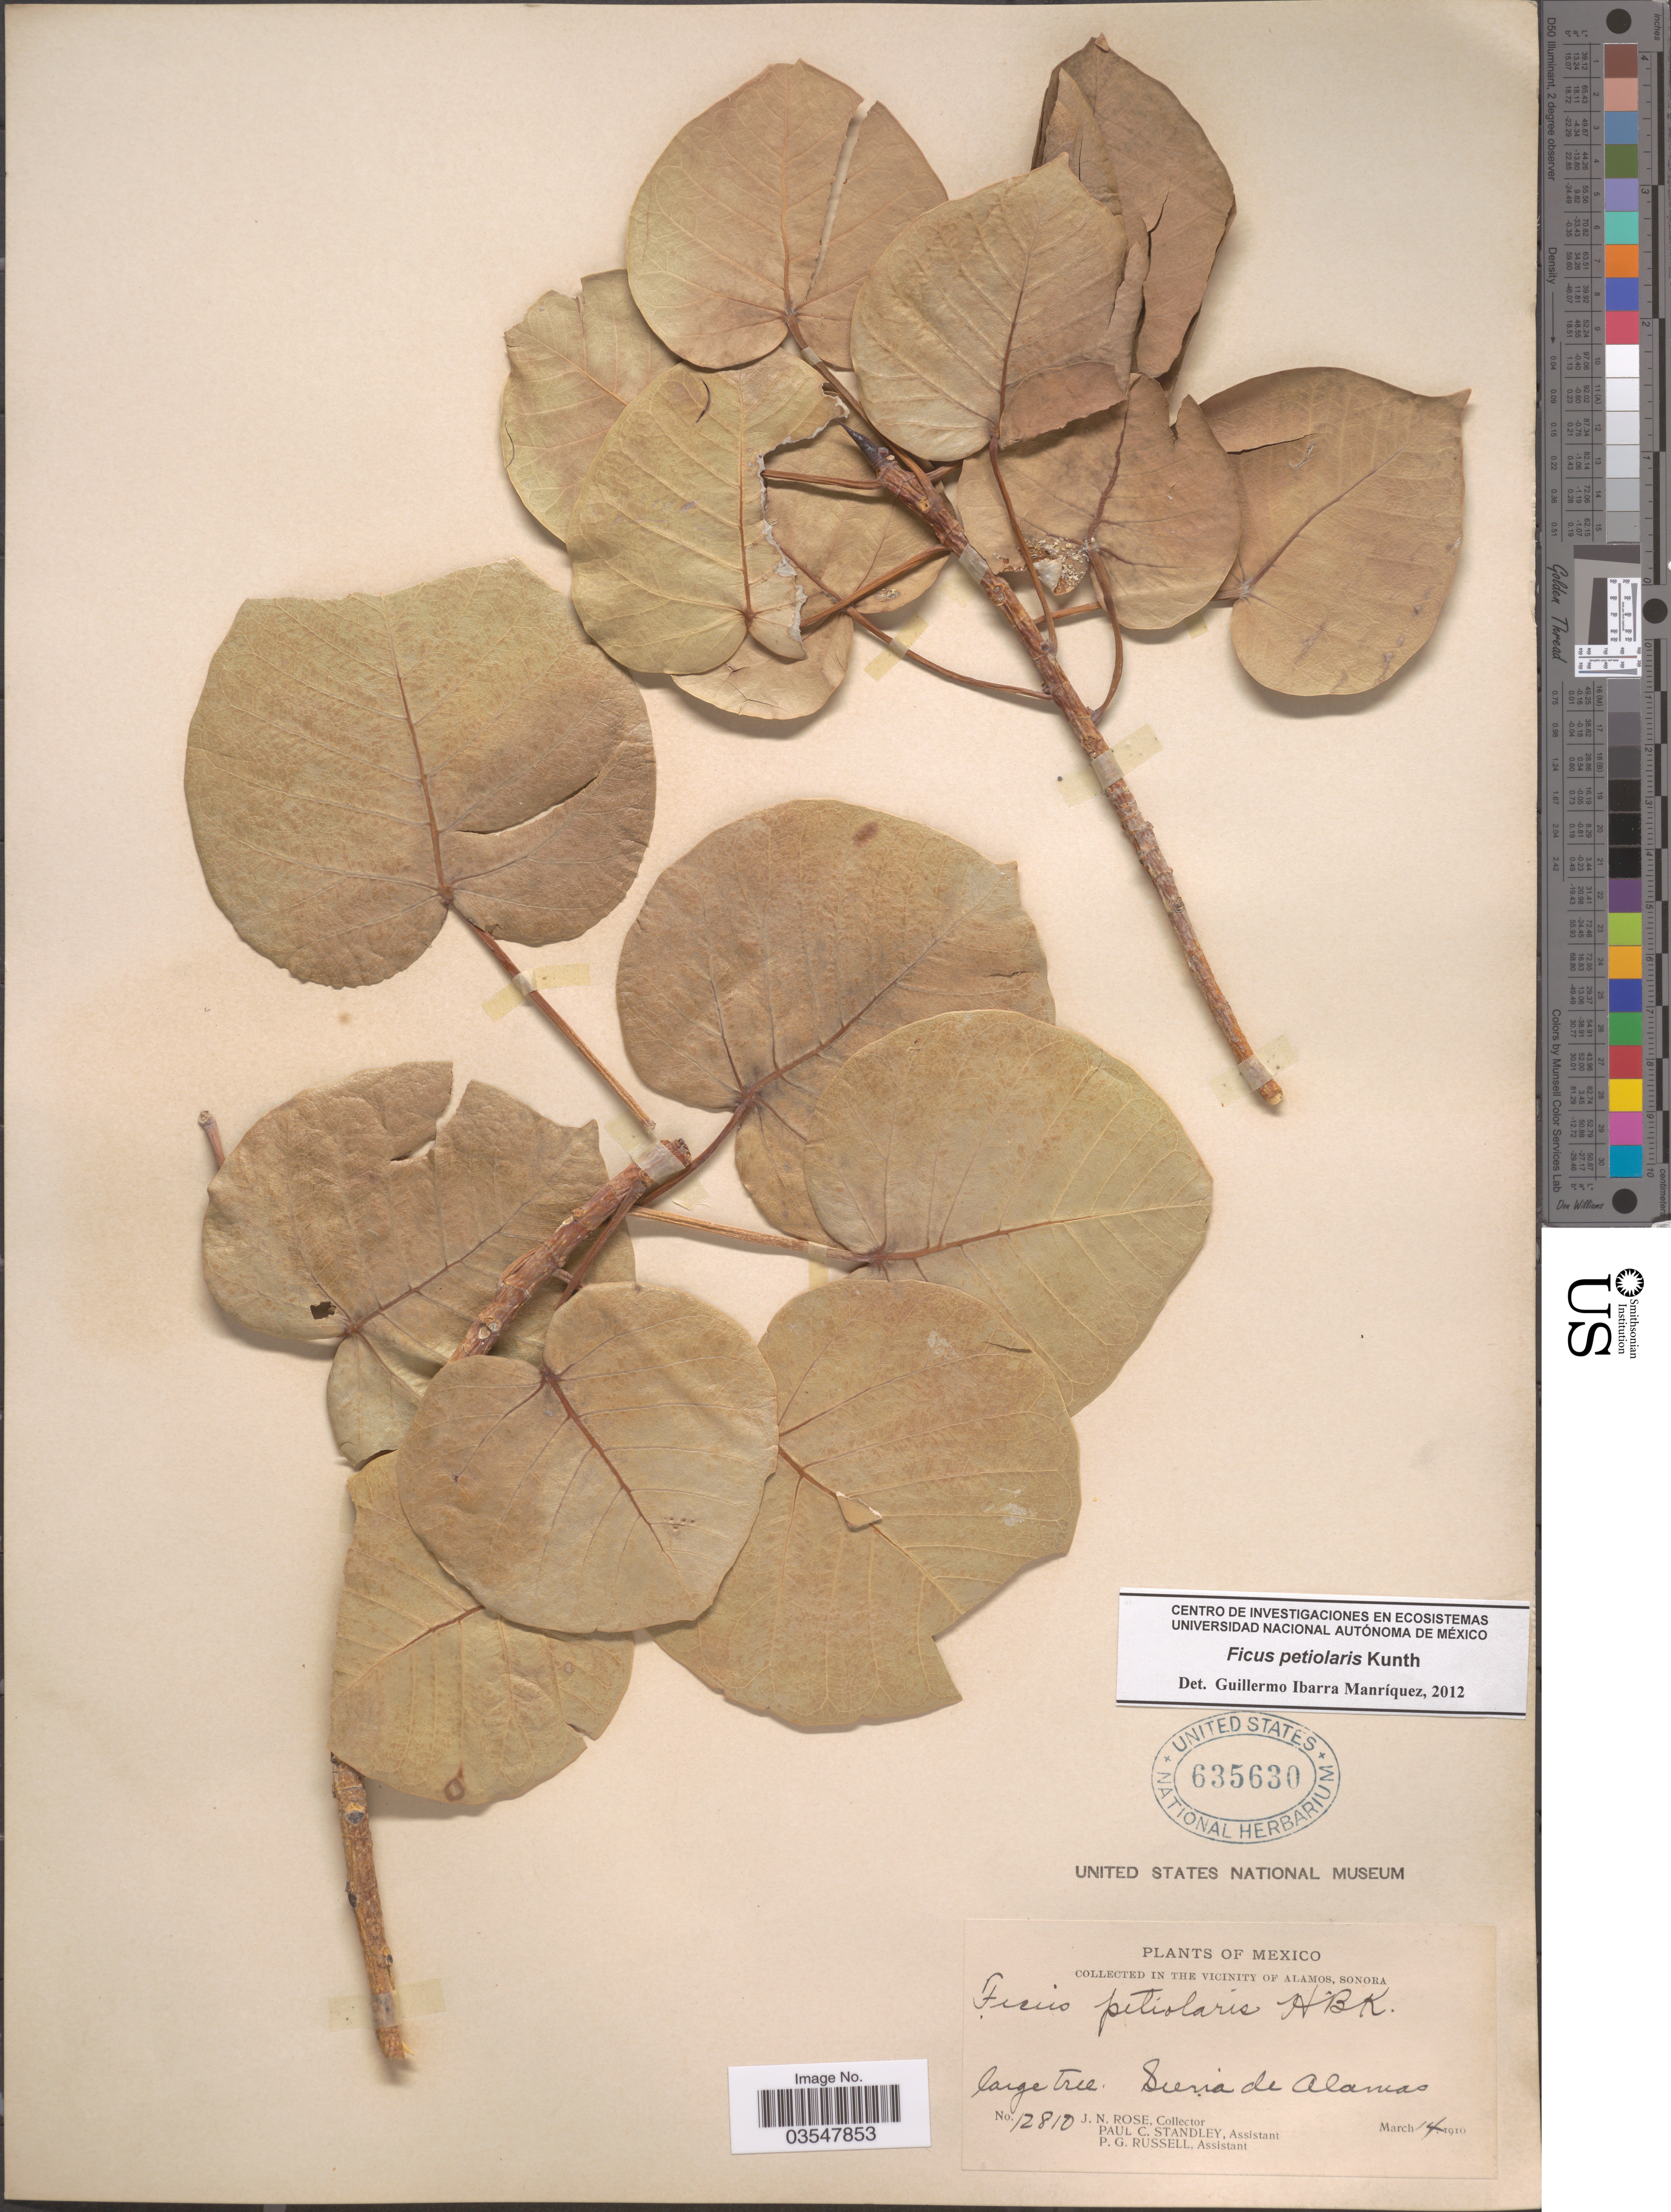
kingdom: Plantae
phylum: Tracheophyta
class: Magnoliopsida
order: Rosales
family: Moraceae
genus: Ficus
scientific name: Ficus petiolaris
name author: Kunth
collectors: J. N. Rose, P. C. Standley & P. G. Russell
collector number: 12810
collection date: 1910-03-14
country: Mexico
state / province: Sonora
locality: In the vicinity of Alamos. Sierra de Alamos.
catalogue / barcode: US 635630